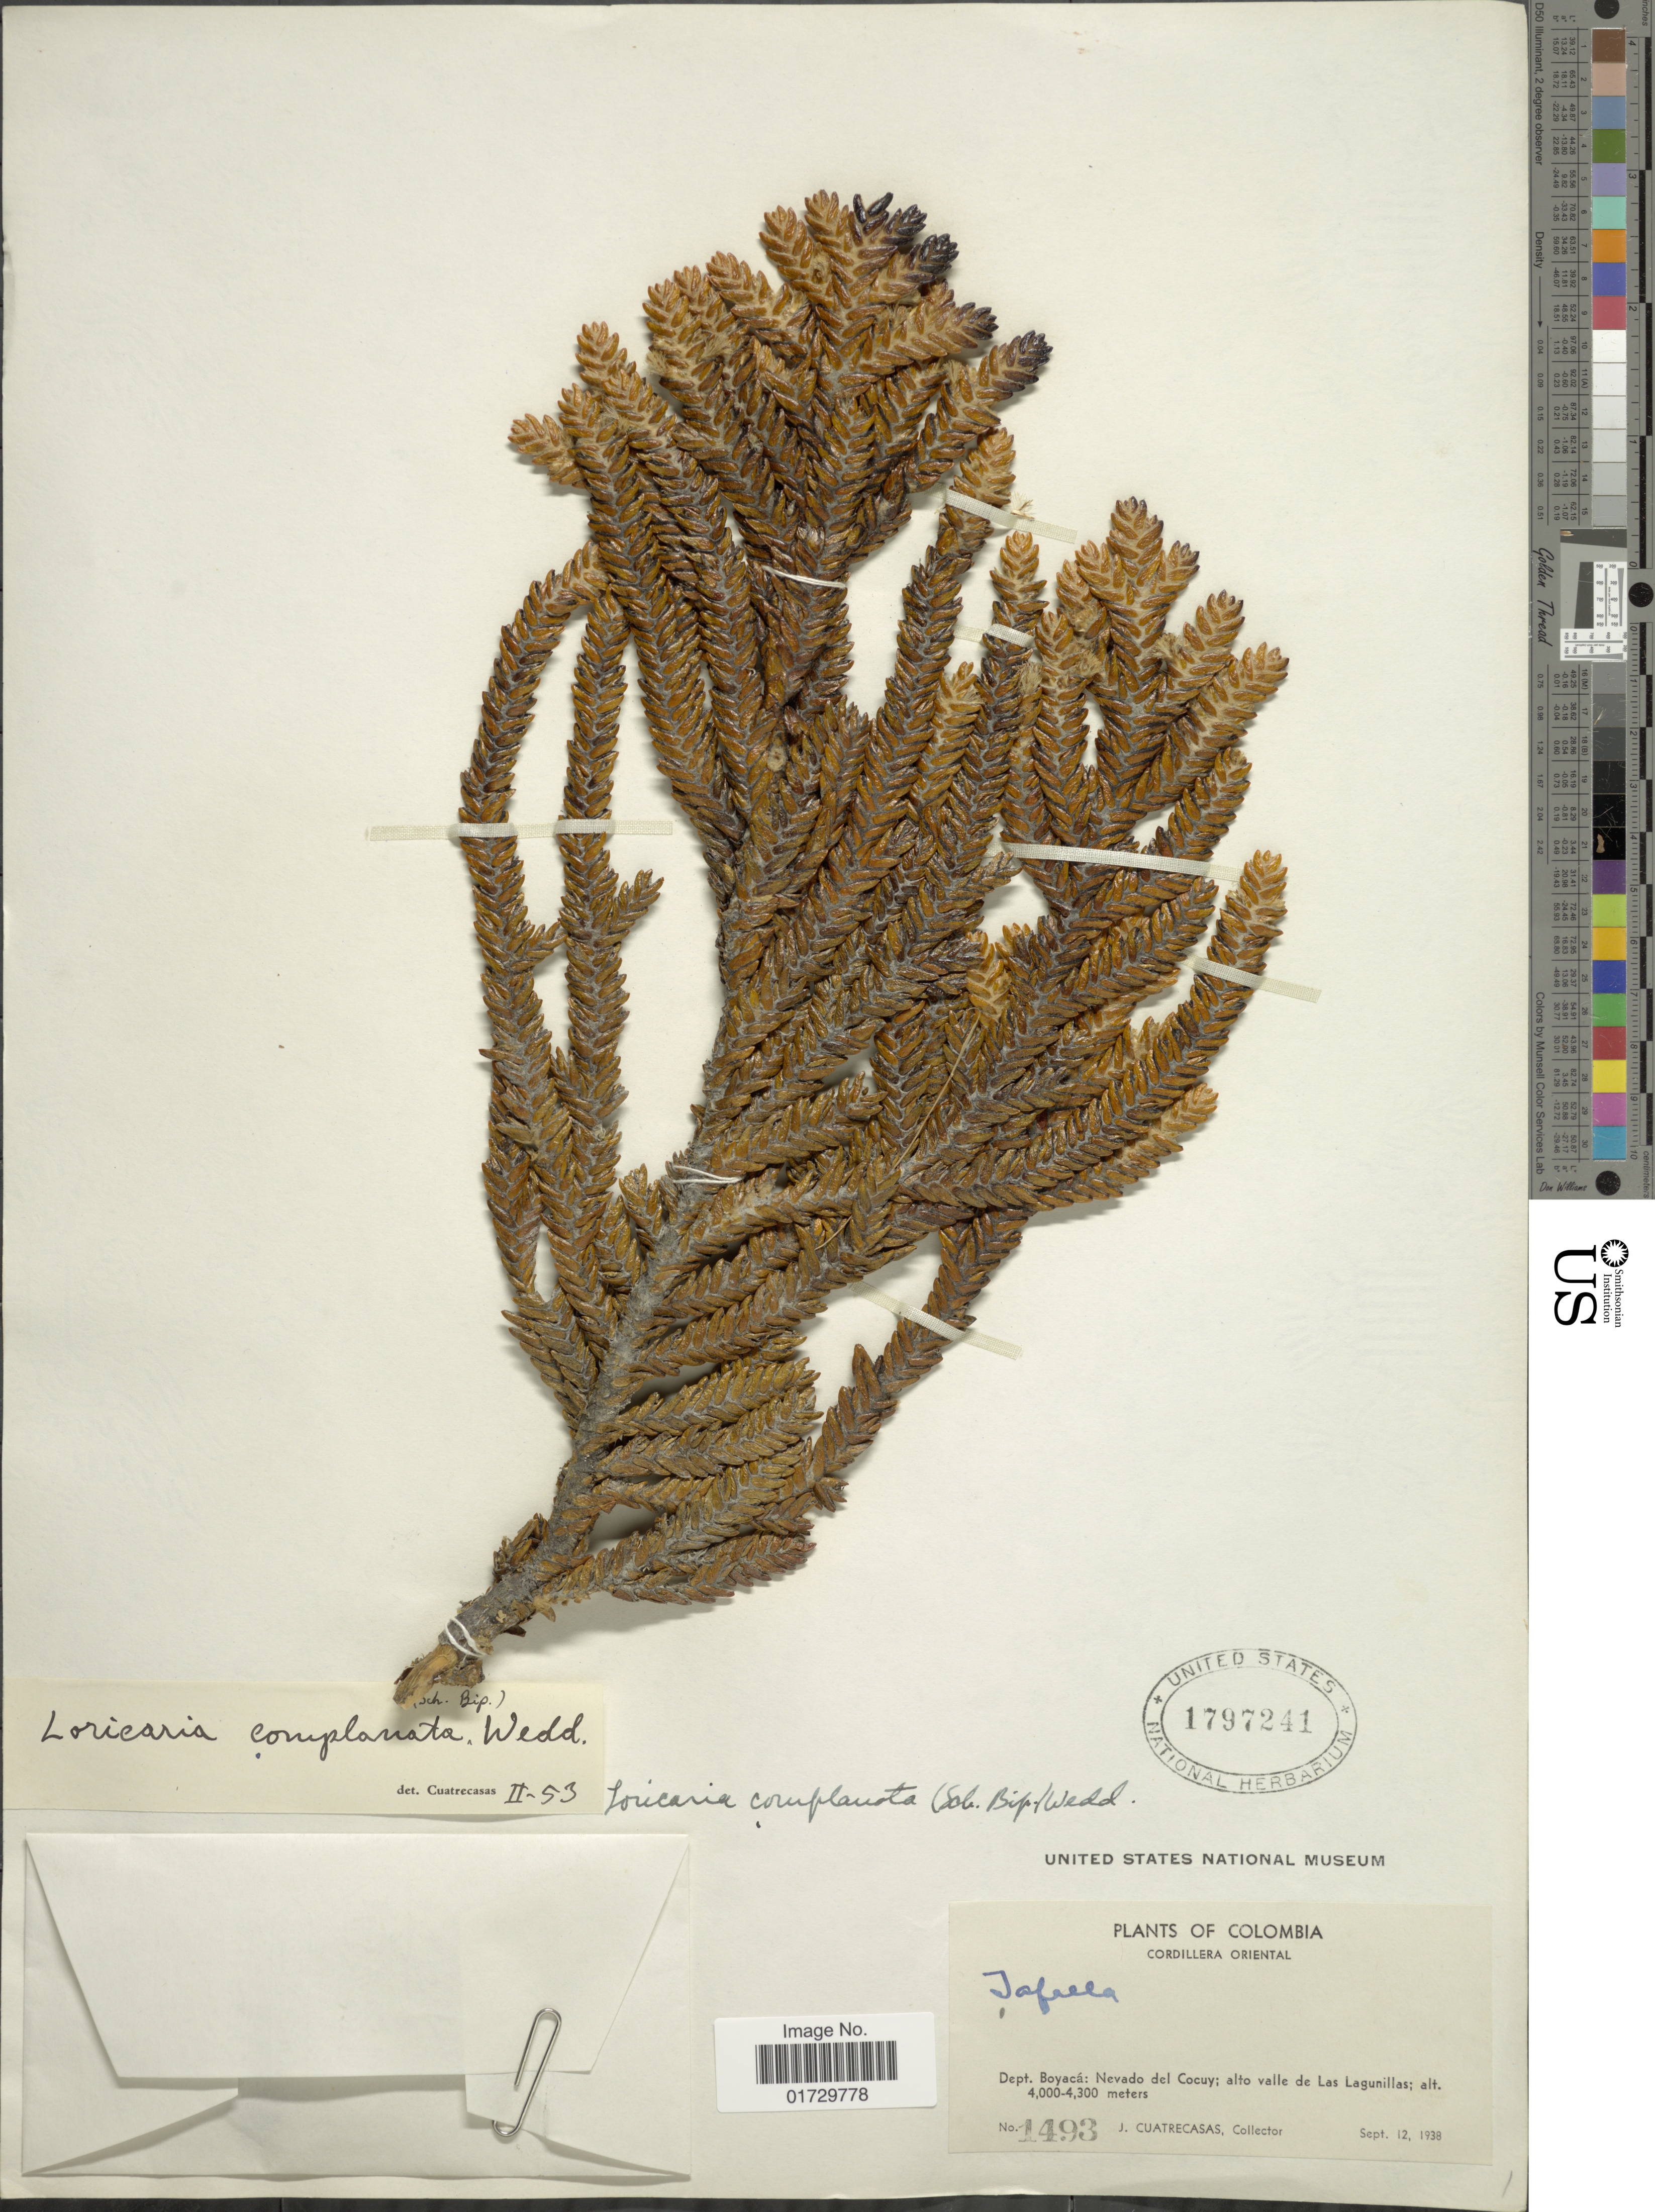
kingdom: Plantae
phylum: Tracheophyta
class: Magnoliopsida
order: Asterales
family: Asteraceae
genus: Loricaria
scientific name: Loricaria complanata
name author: (Sch. Bip.) Wedd.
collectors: J. Cuatrecasas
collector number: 1493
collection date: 1938-09-12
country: Colombia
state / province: Boyacá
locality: Nevado del Cocuy; alto valle de Las Lagunillas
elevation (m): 4000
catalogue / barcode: US 1797241